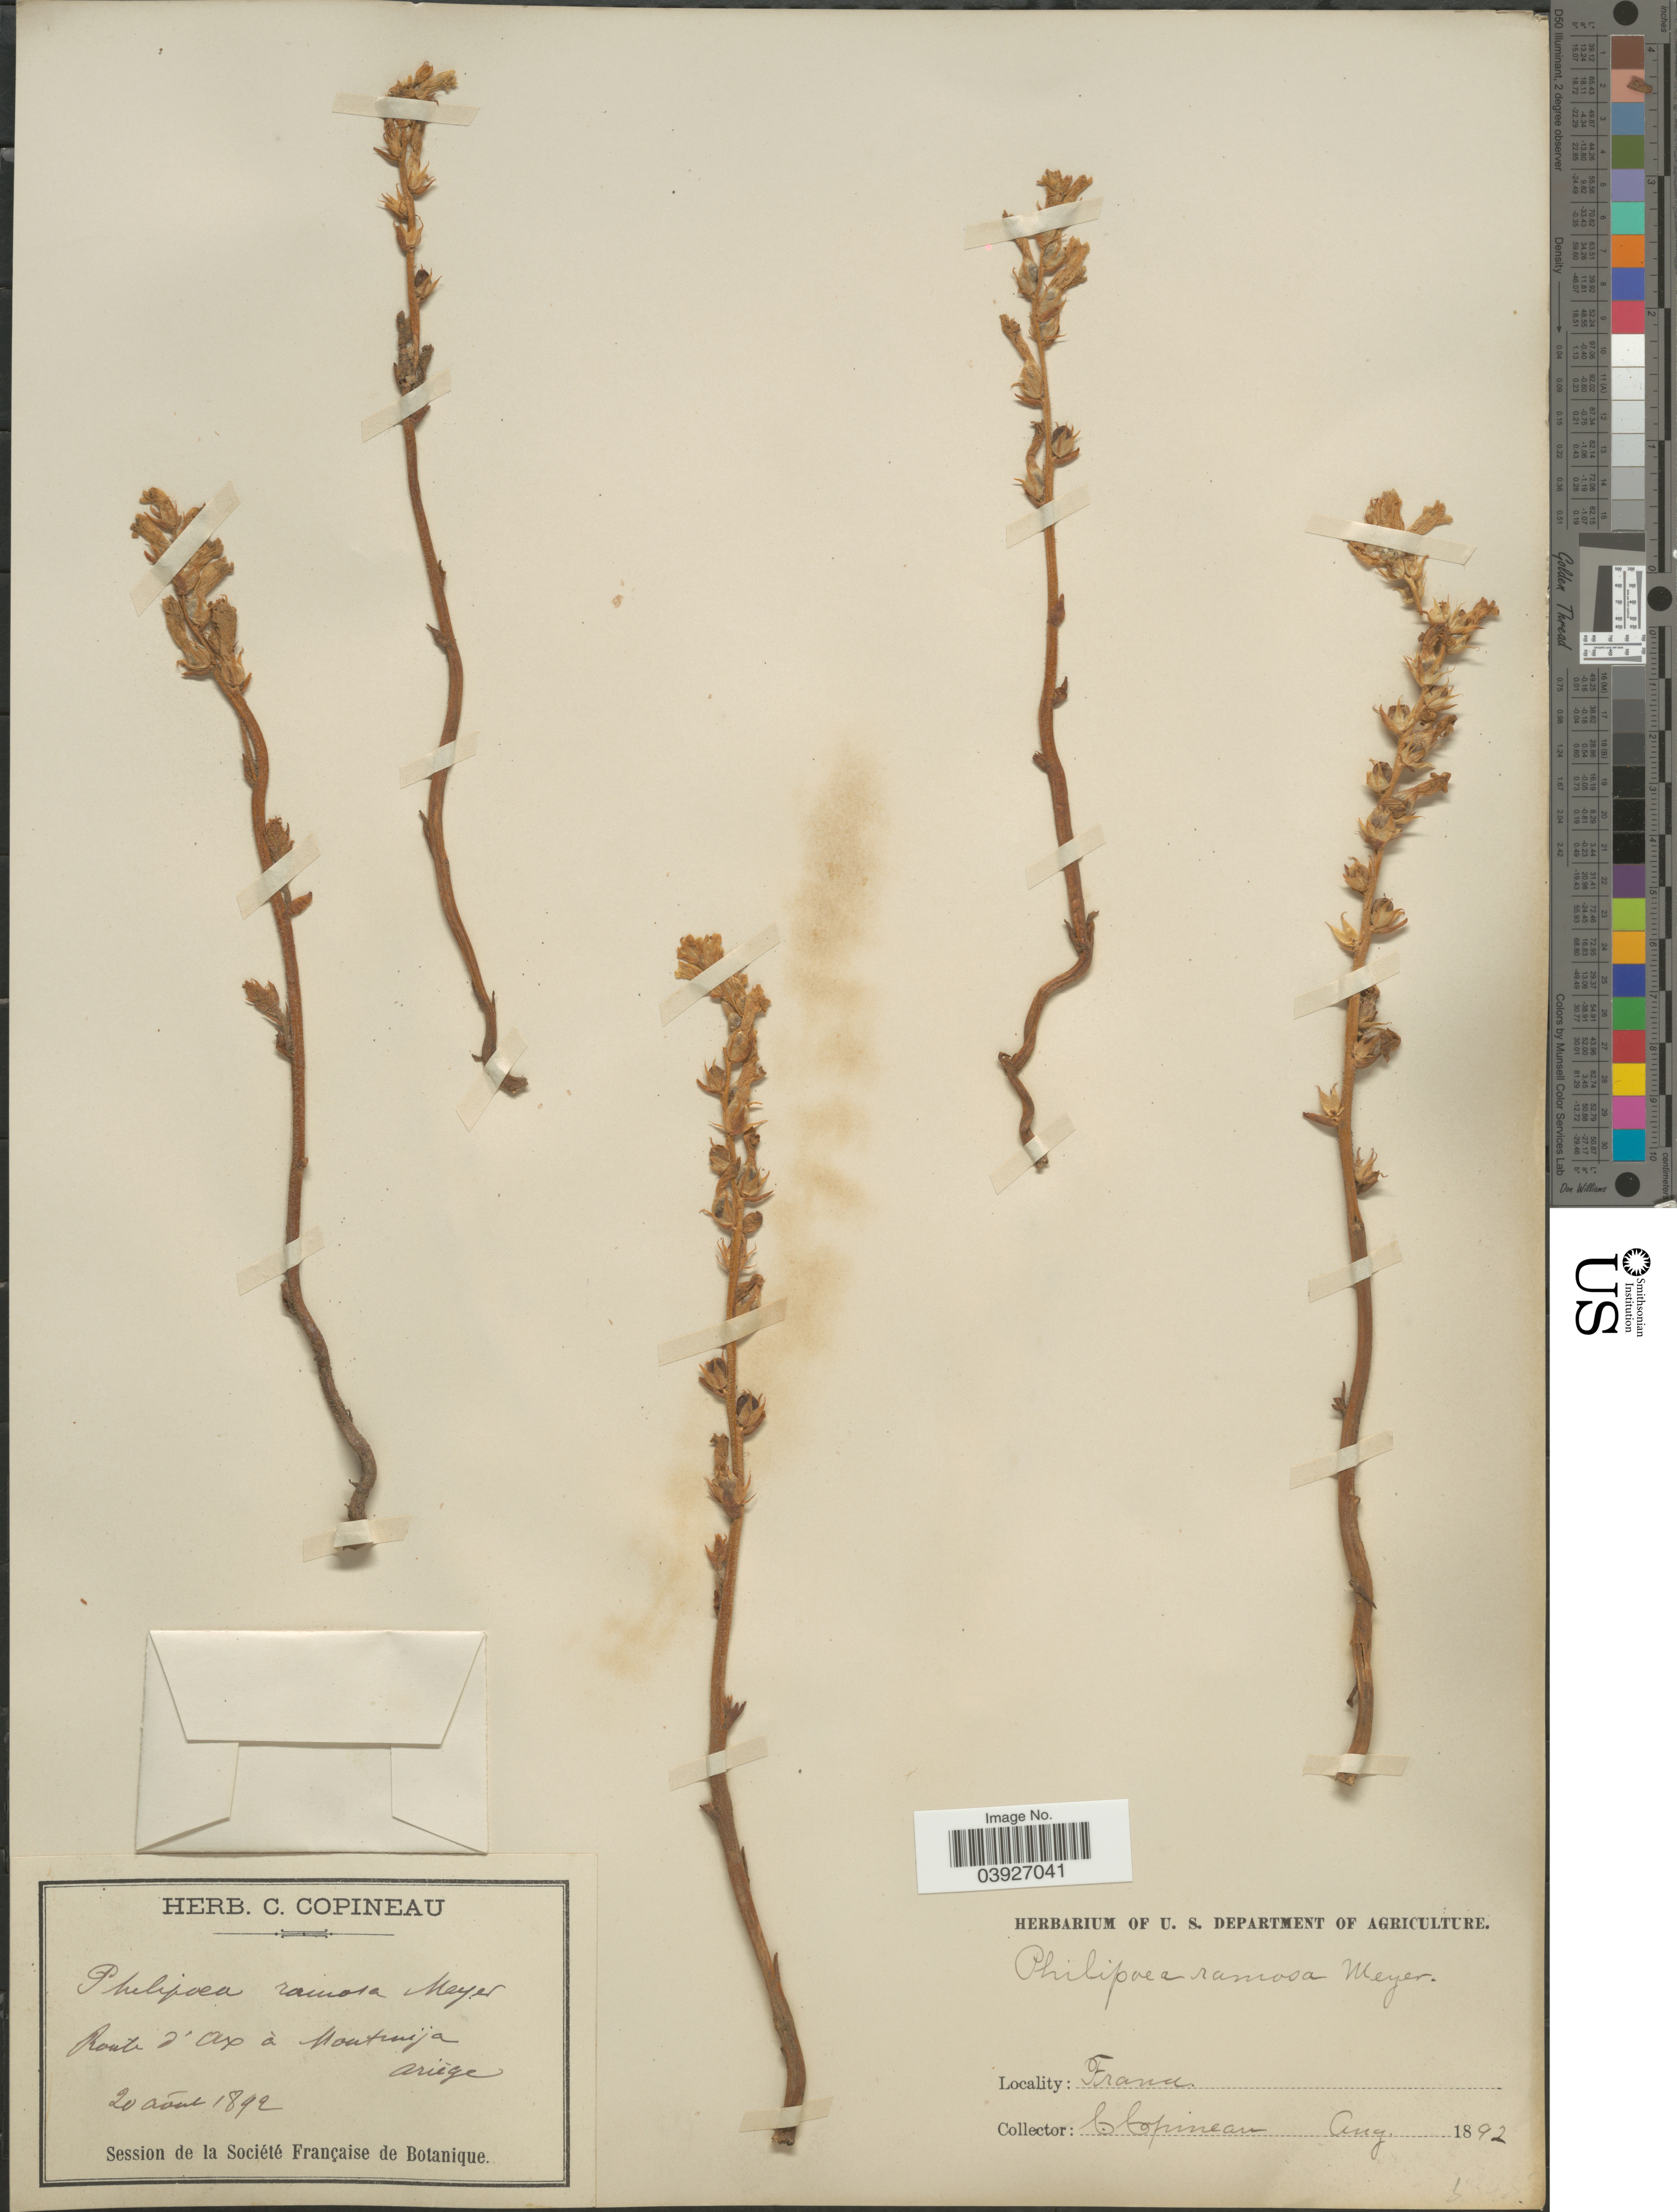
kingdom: Plantae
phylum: Tracheophyta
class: Magnoliopsida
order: Lamiales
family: Orobanchaceae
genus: Orobanche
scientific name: Orobanche ramosa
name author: L.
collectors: C. Copineau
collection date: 1892-08-20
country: France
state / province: Occitanie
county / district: Ariège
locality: Route d'Ox à Montmija ariége.